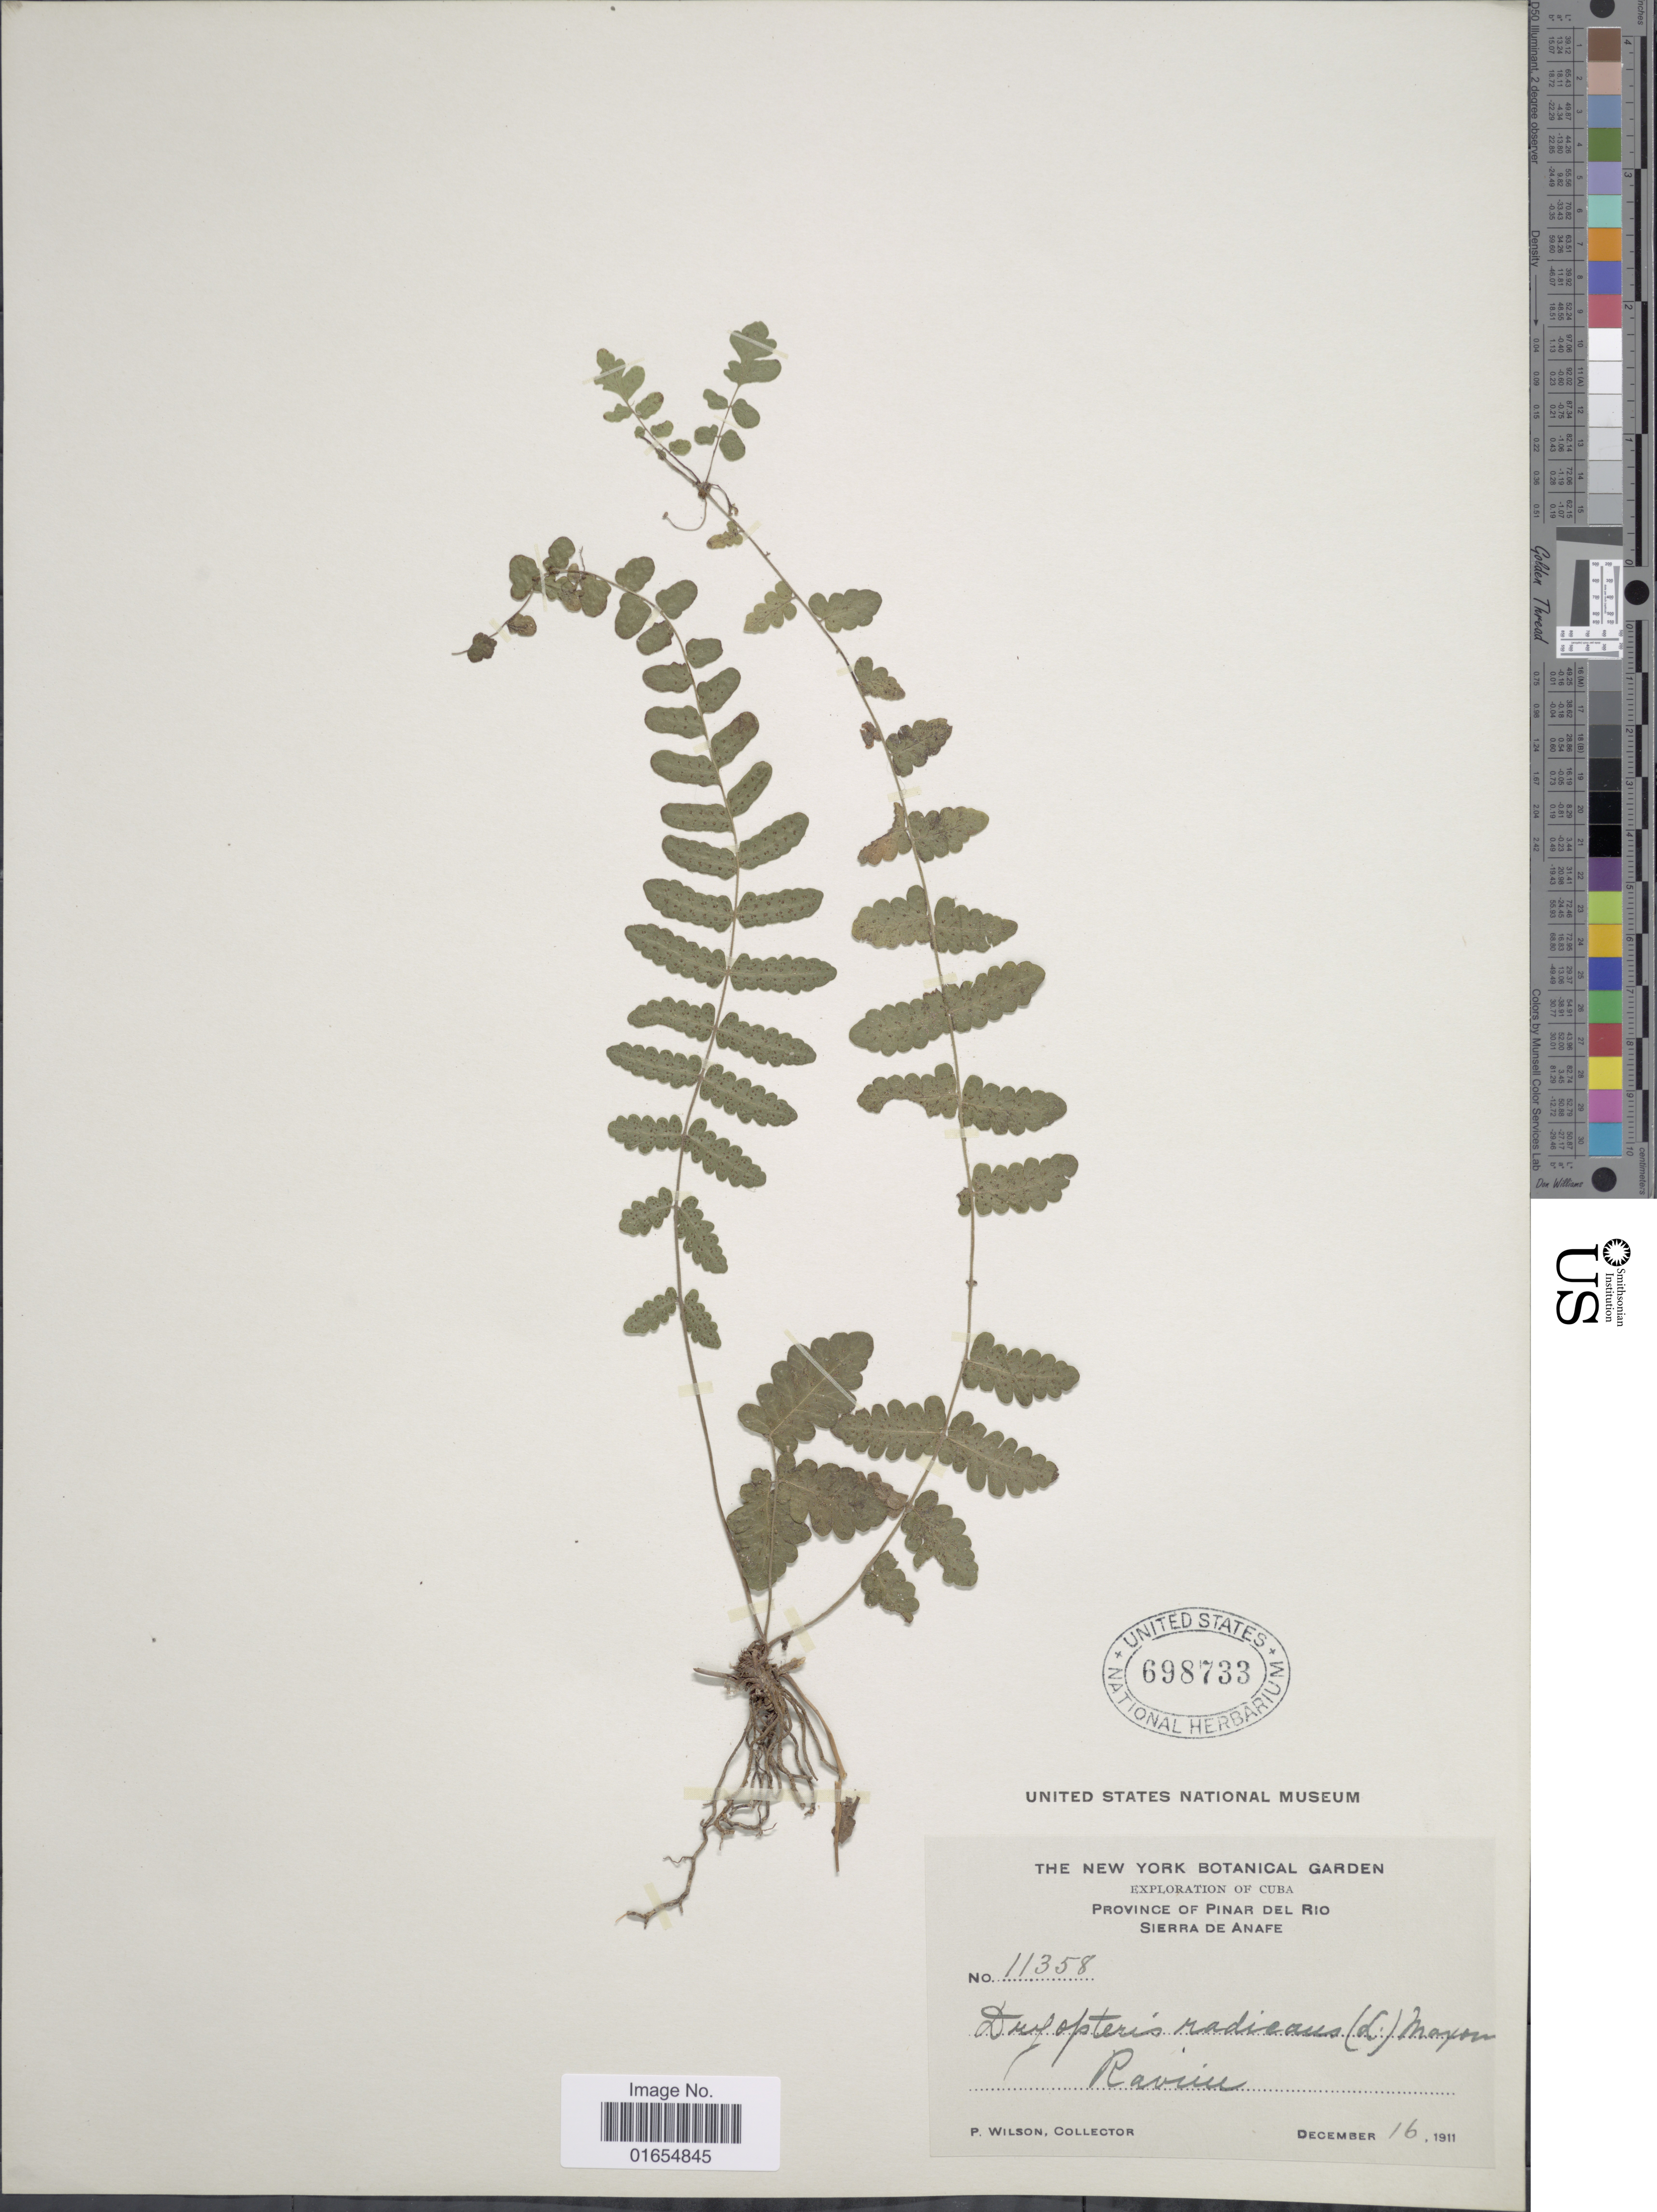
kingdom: Plantae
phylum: Tracheophyta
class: Polypodiopsida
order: Polypodiales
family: Thelypteridaceae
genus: Goniopteris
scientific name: Goniopteris reptans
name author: (J.F. Gmel.) C. Presl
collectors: P. Wilson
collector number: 11358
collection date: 1911-12-16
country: Cuba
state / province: Pinar del Río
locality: Sierra de Anafe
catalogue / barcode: US 698733